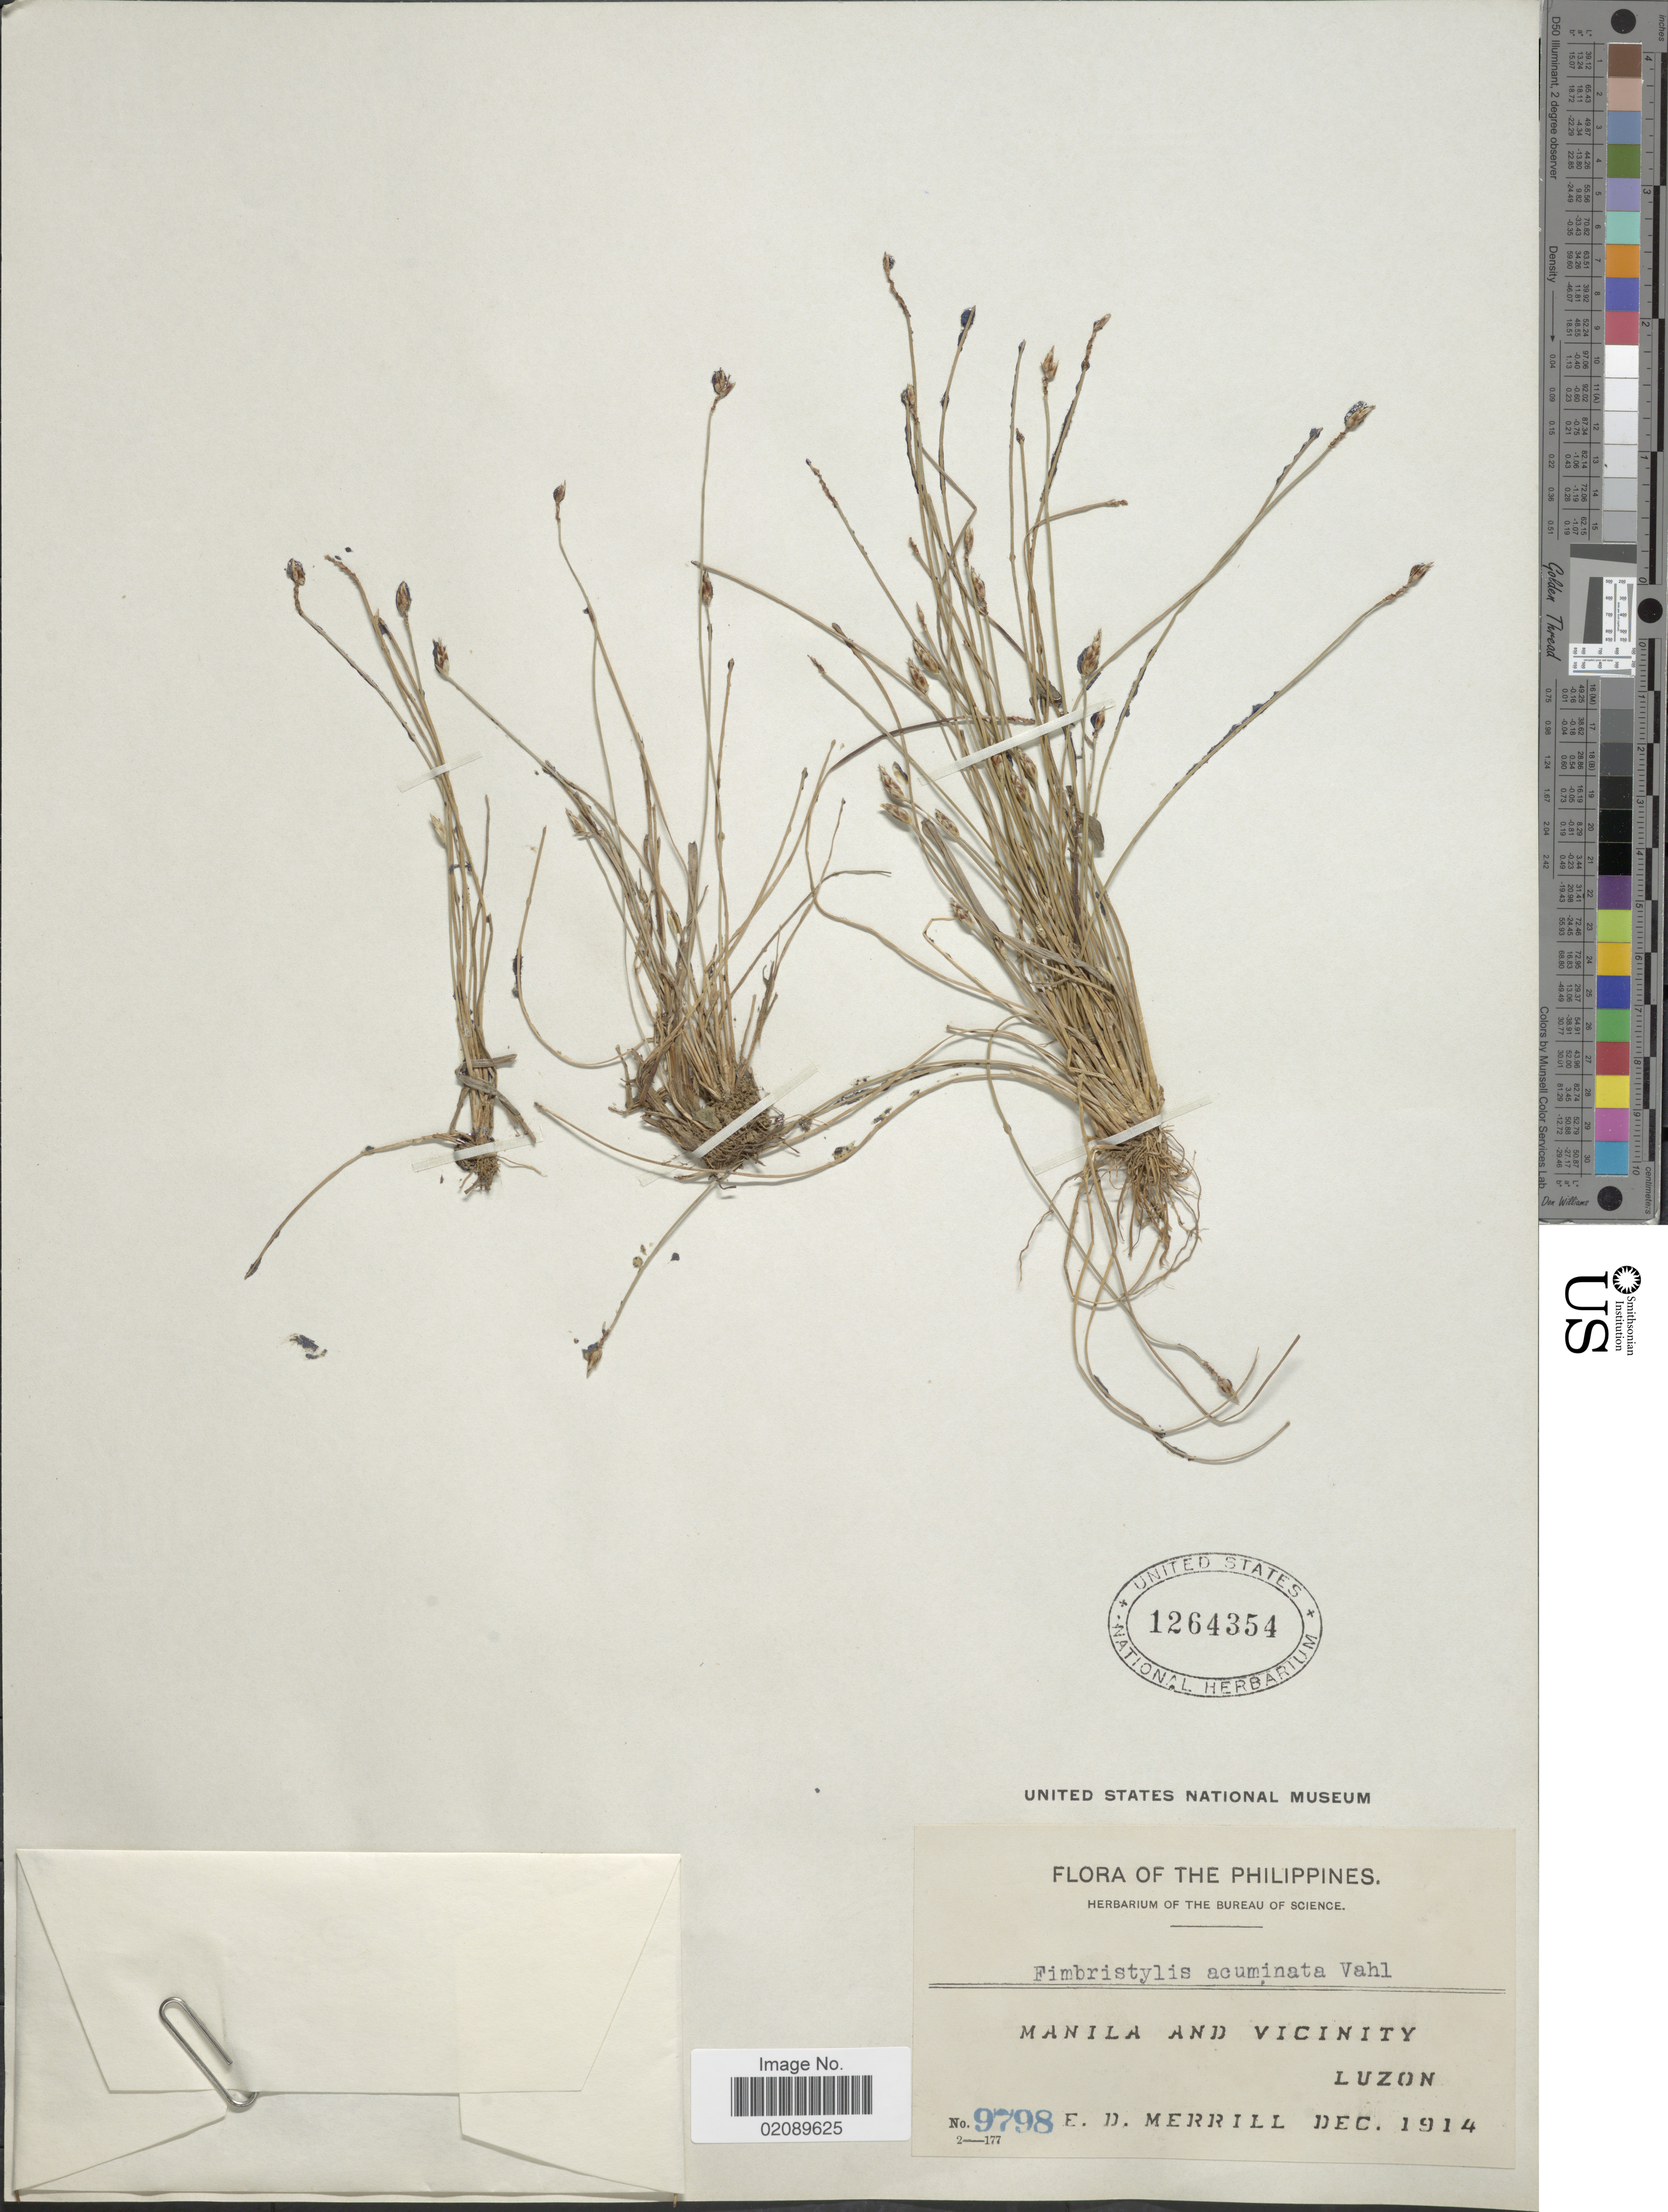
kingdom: Plantae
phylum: Tracheophyta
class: Liliopsida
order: Poales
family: Cyperaceae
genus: Fimbristylis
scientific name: Fimbristylis acuminata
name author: Vahl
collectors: E. D. Merrill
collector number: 9798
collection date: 1914-12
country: Philippines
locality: Manila and Vicinity, Luzon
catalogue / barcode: US 1264354